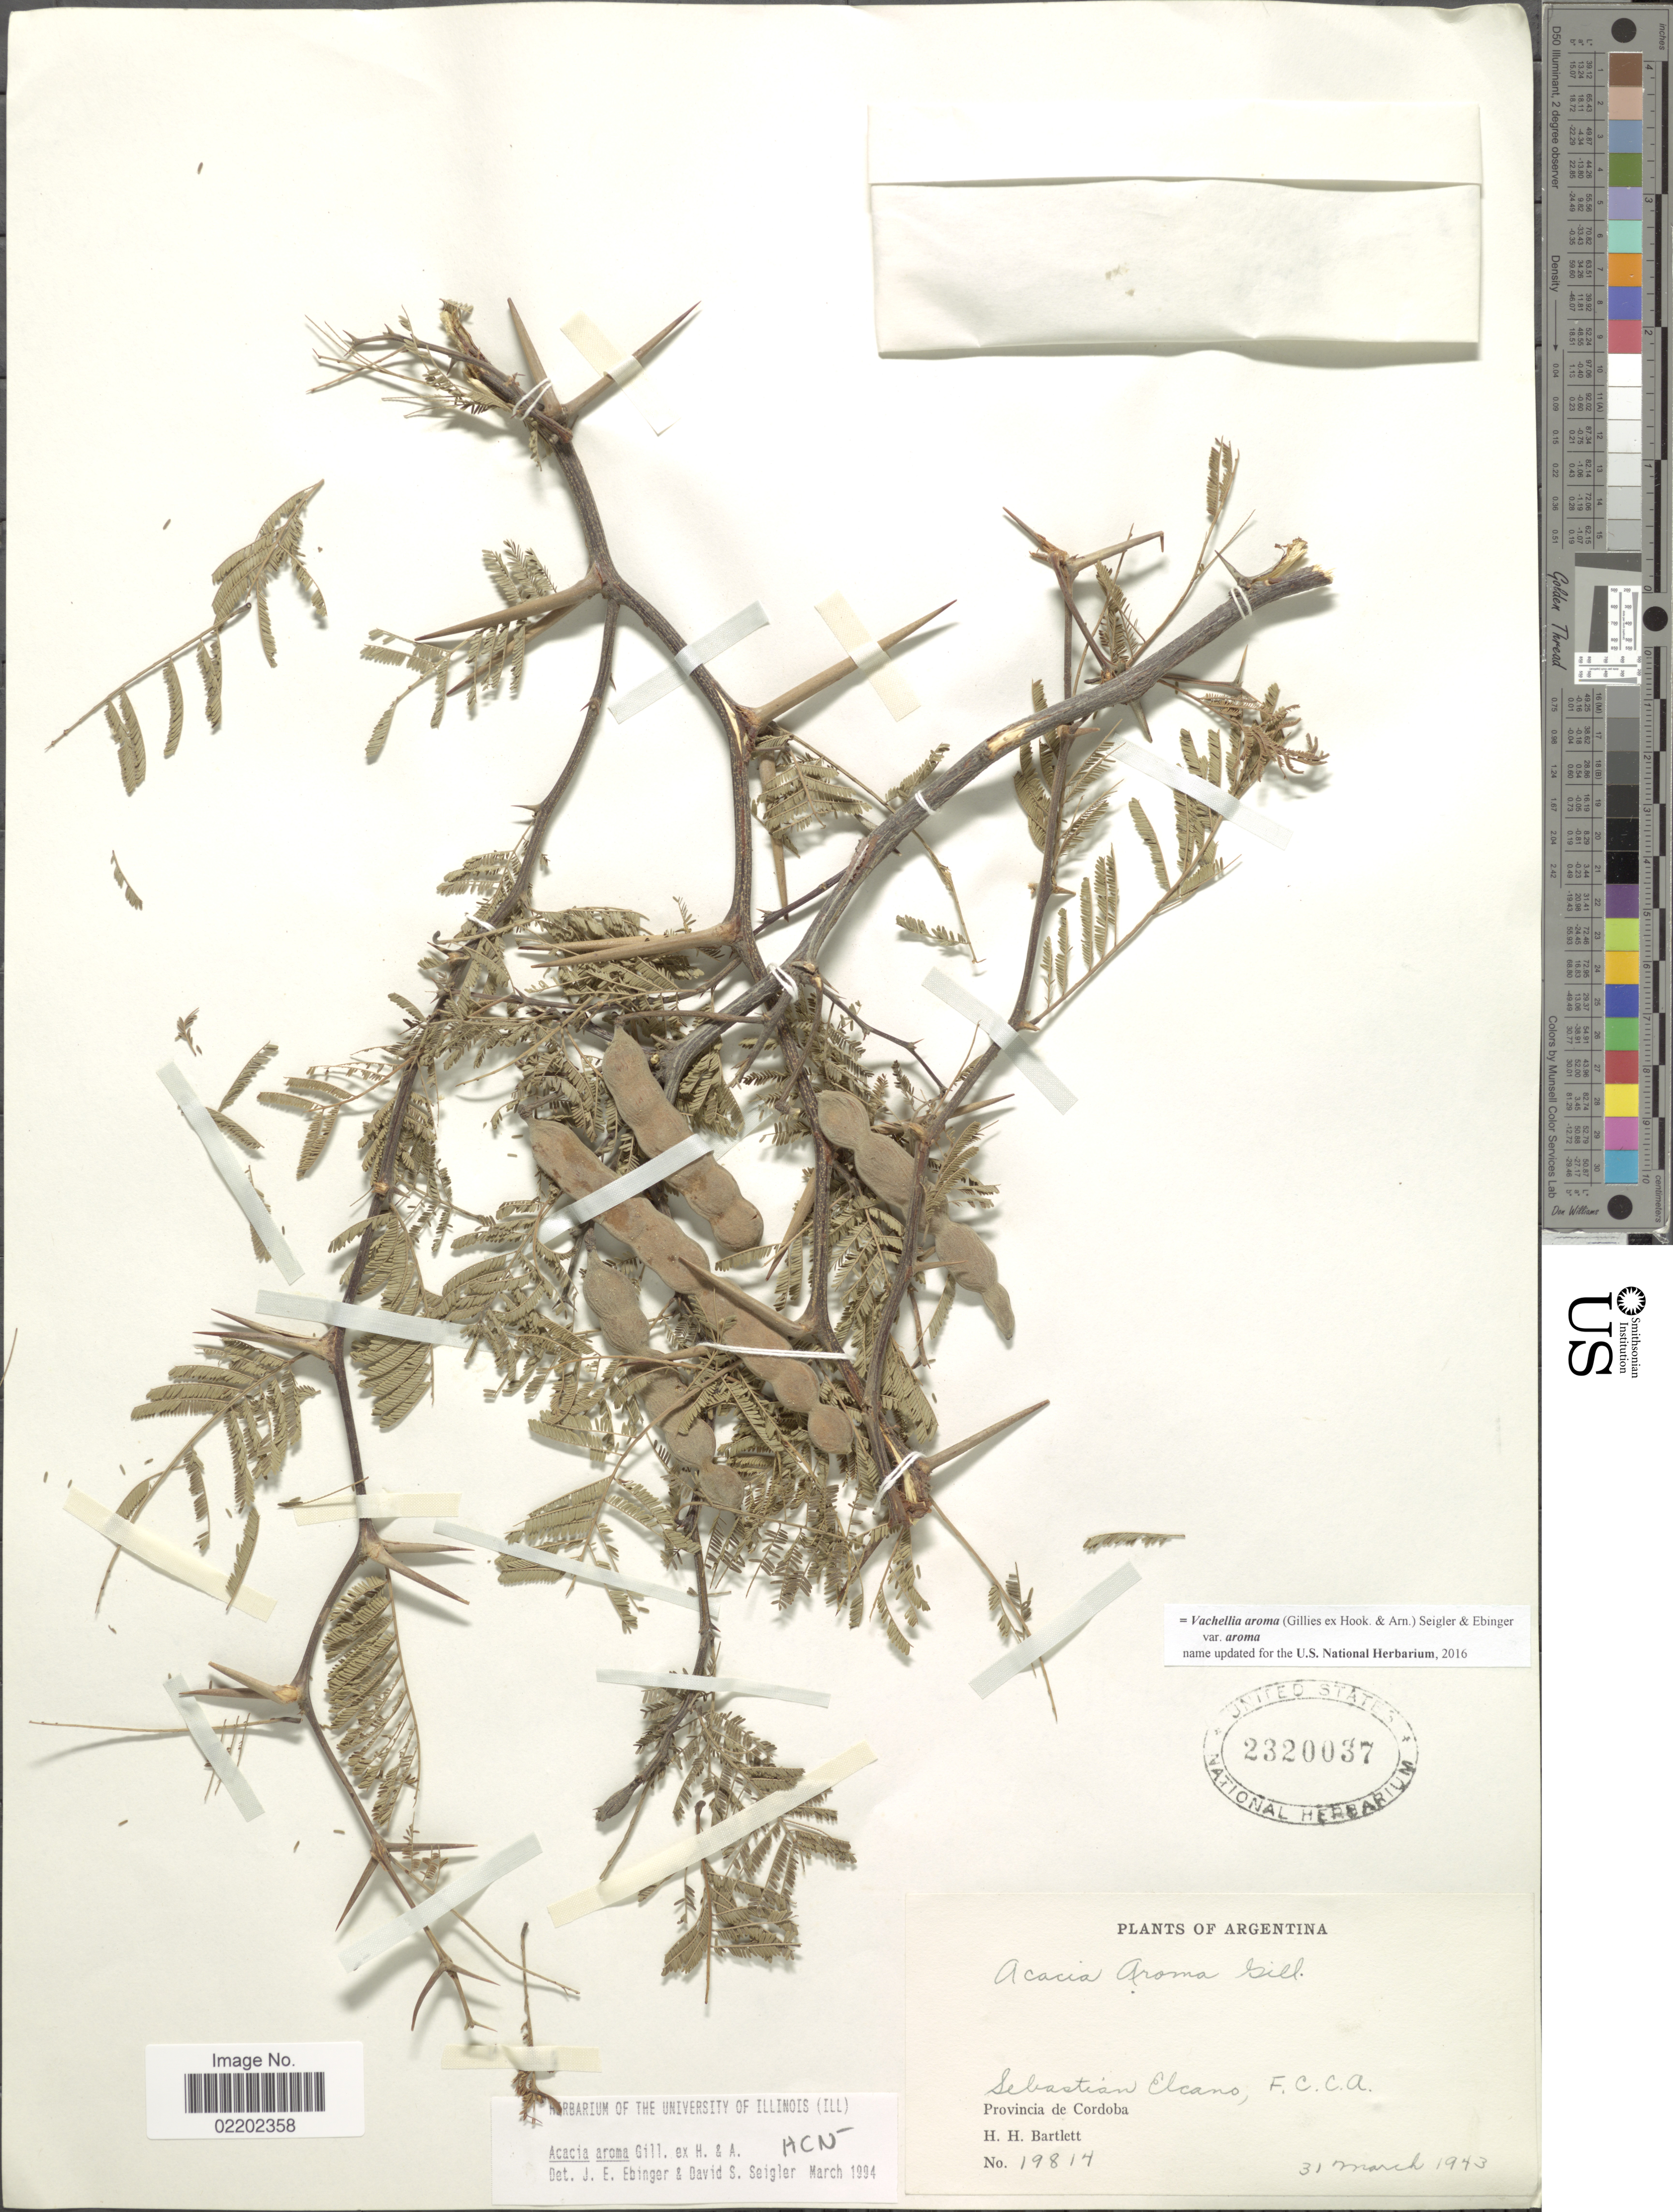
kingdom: Plantae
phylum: Tracheophyta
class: Magnoliopsida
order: Fabales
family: Fabaceae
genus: Vachellia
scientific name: Vachellia aroma var. aroma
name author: (Gillies ex Hook. & Arn.) Seigler & Ebinger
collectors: H. H. Bartlett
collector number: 19814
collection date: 1943-03-31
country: Argentina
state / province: Cordoba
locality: Sebastian Elcano, F.C.C,A,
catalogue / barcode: US 2320037